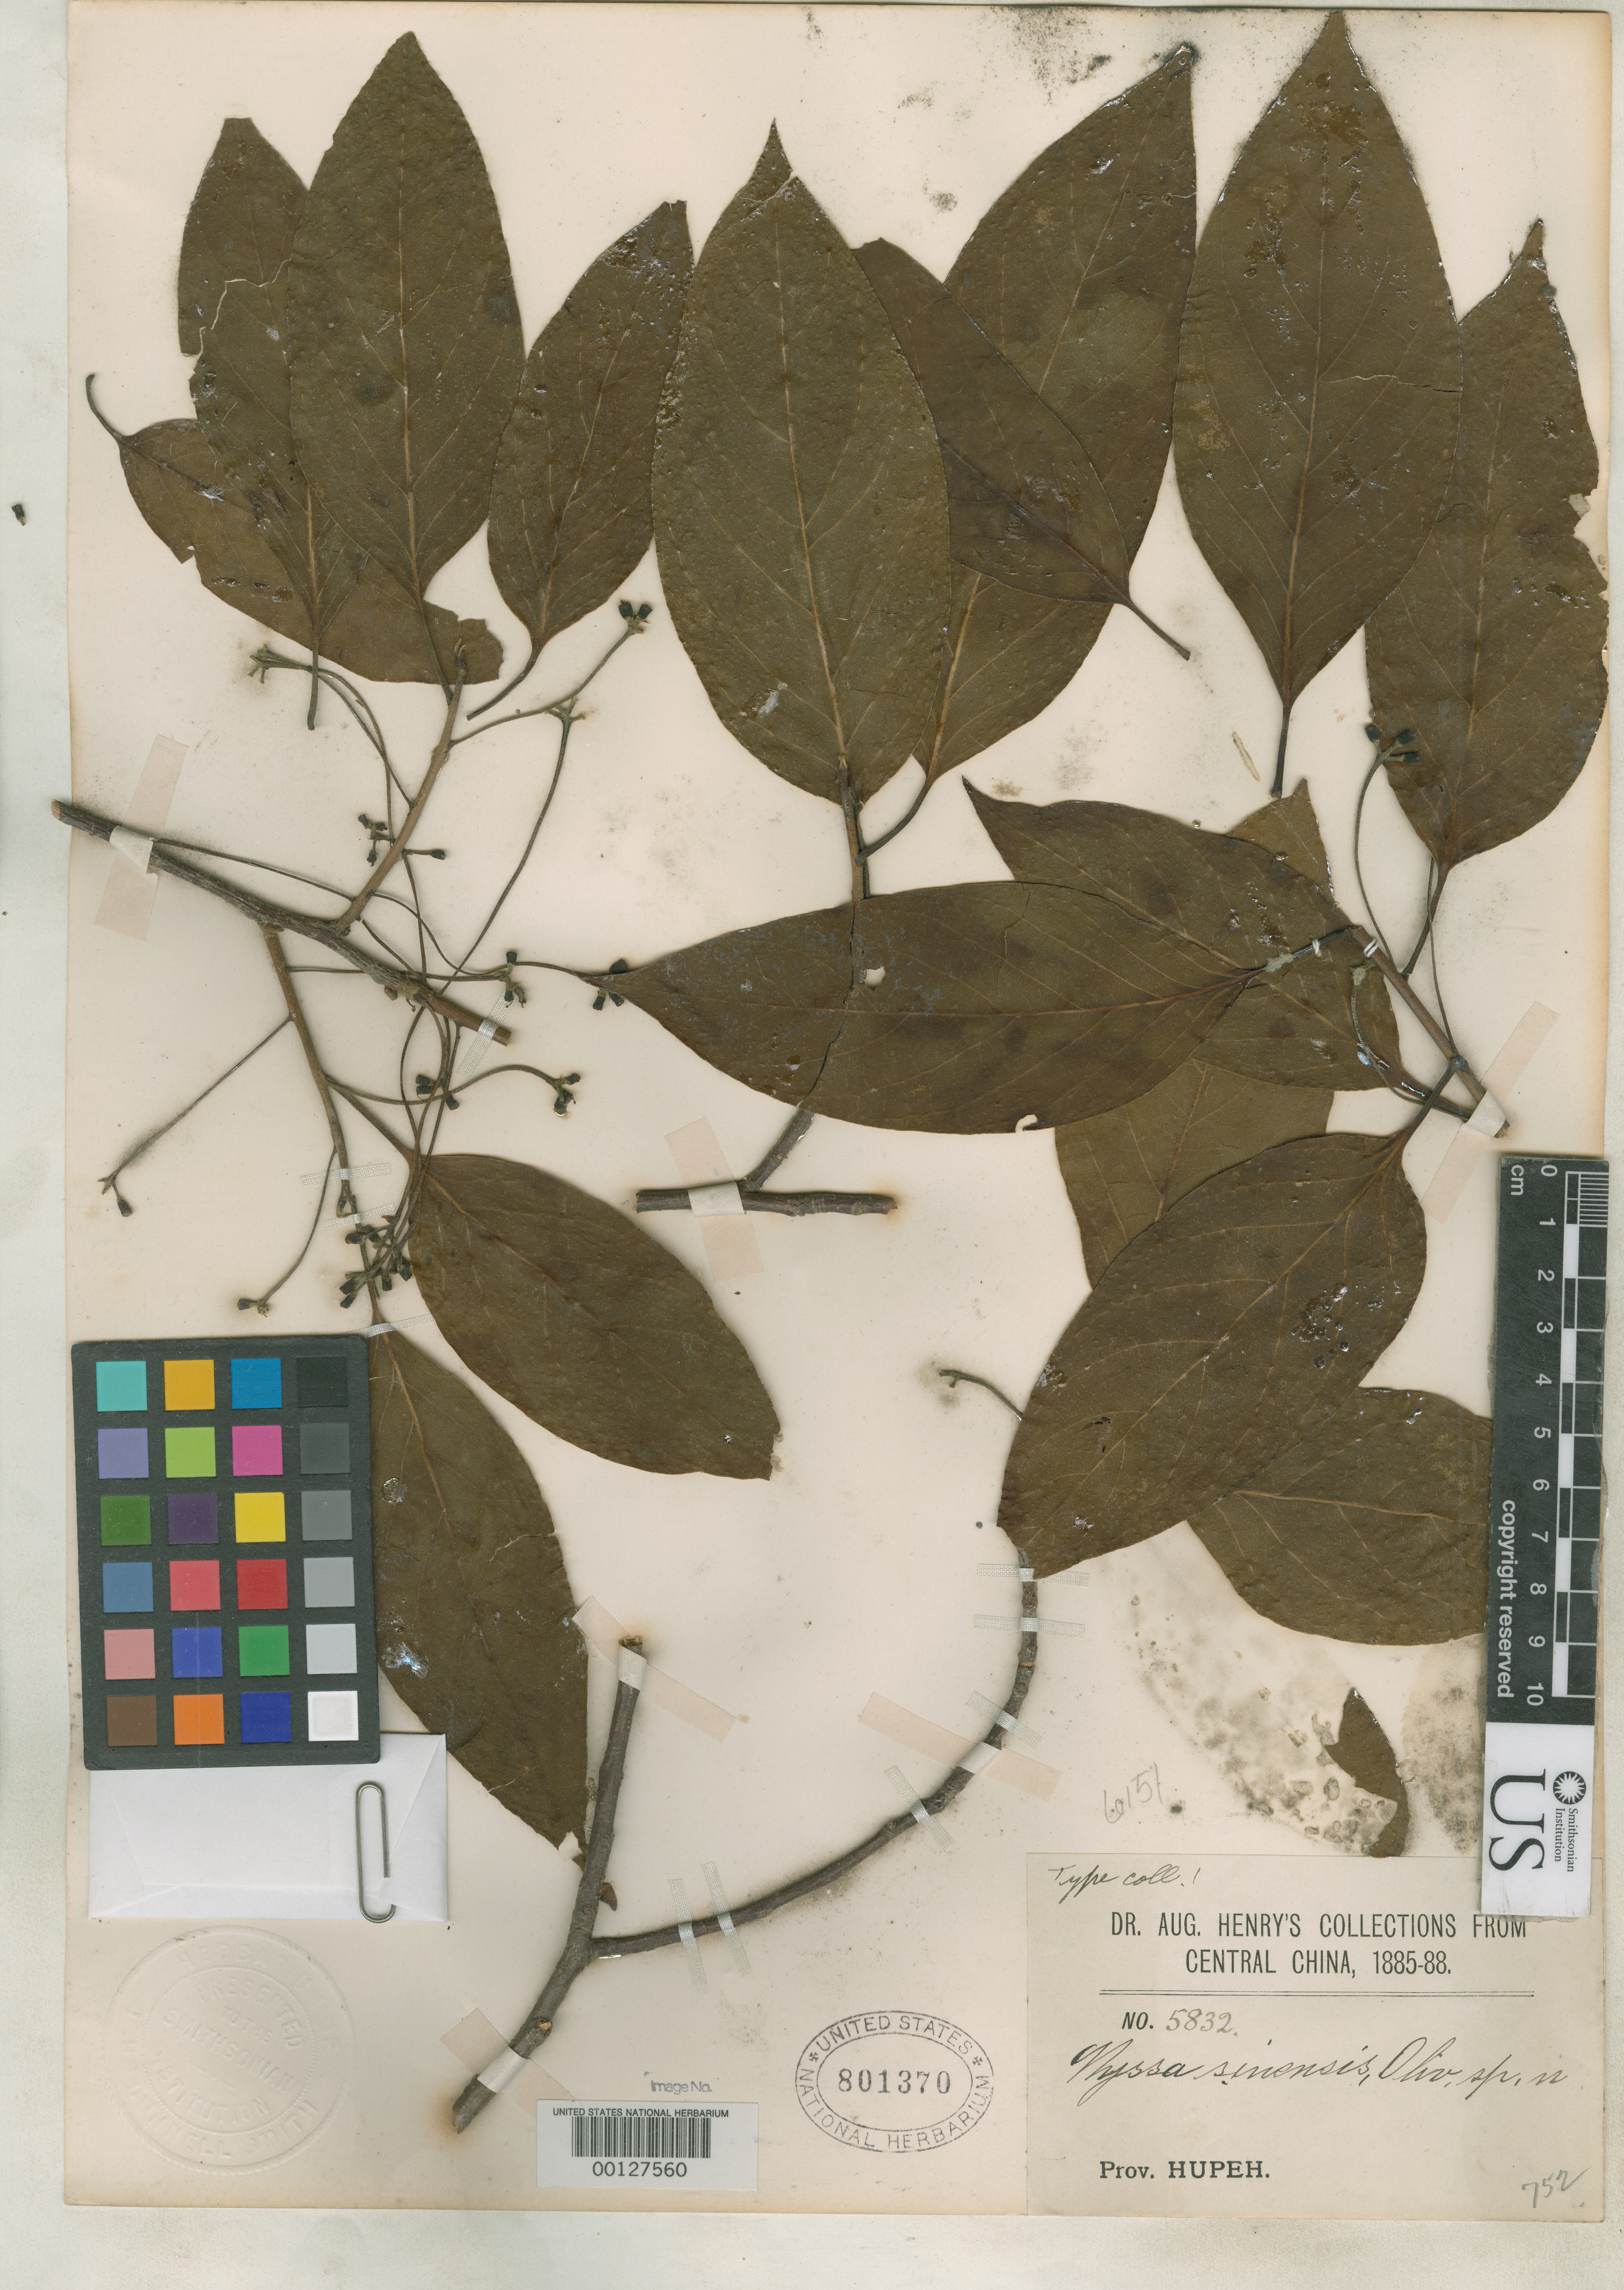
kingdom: Plantae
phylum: Tracheophyta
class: Magnoliopsida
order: Cornales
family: Nyssaceae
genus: Nyssa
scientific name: Nyssa sinensis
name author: Oliv. in Hook.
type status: Syntype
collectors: A. Henry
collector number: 5832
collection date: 1885/1888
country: China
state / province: Hubei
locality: Central China. Prov. Hupeh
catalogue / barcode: US 801370